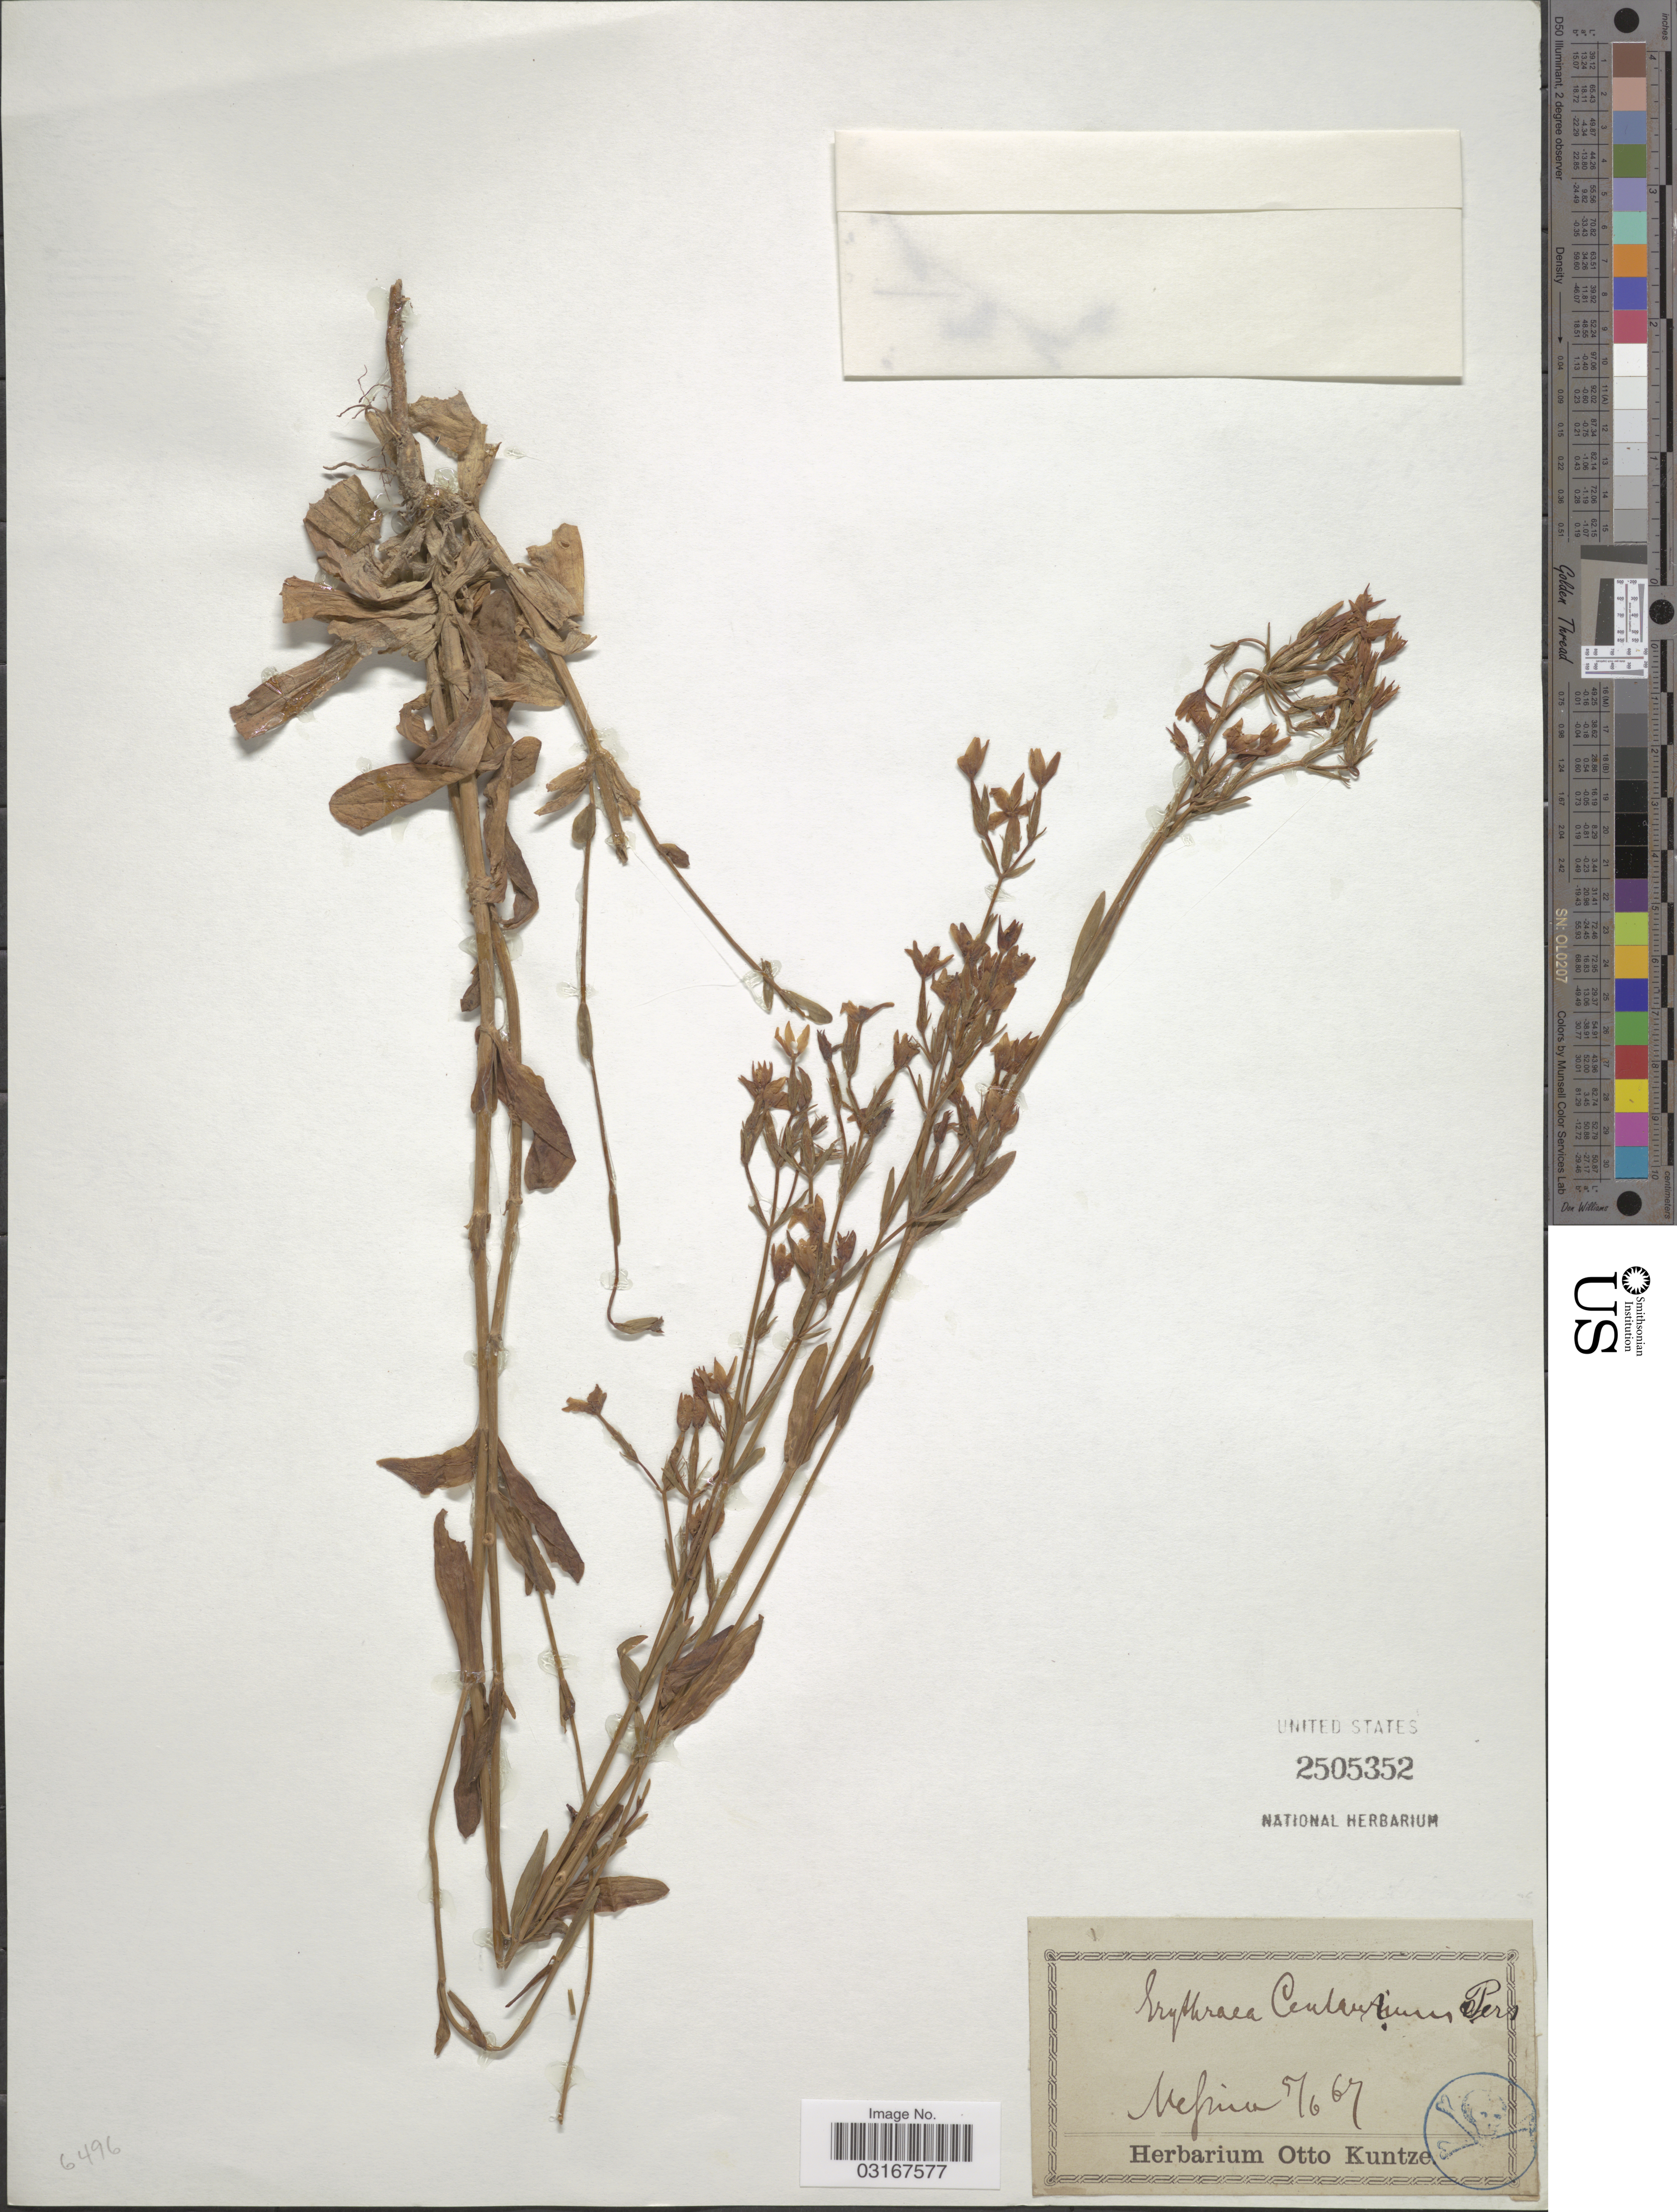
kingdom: Plantae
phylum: Tracheophyta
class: Magnoliopsida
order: Gentianales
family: Gentianaceae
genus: Erythraea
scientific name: Erythraea centaurium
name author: (L.) Borkh.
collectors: ex herb. Otto Kuntze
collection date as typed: Transcribed d/m/y: 5/6/67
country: Italy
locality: Messina.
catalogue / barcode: US 2505352